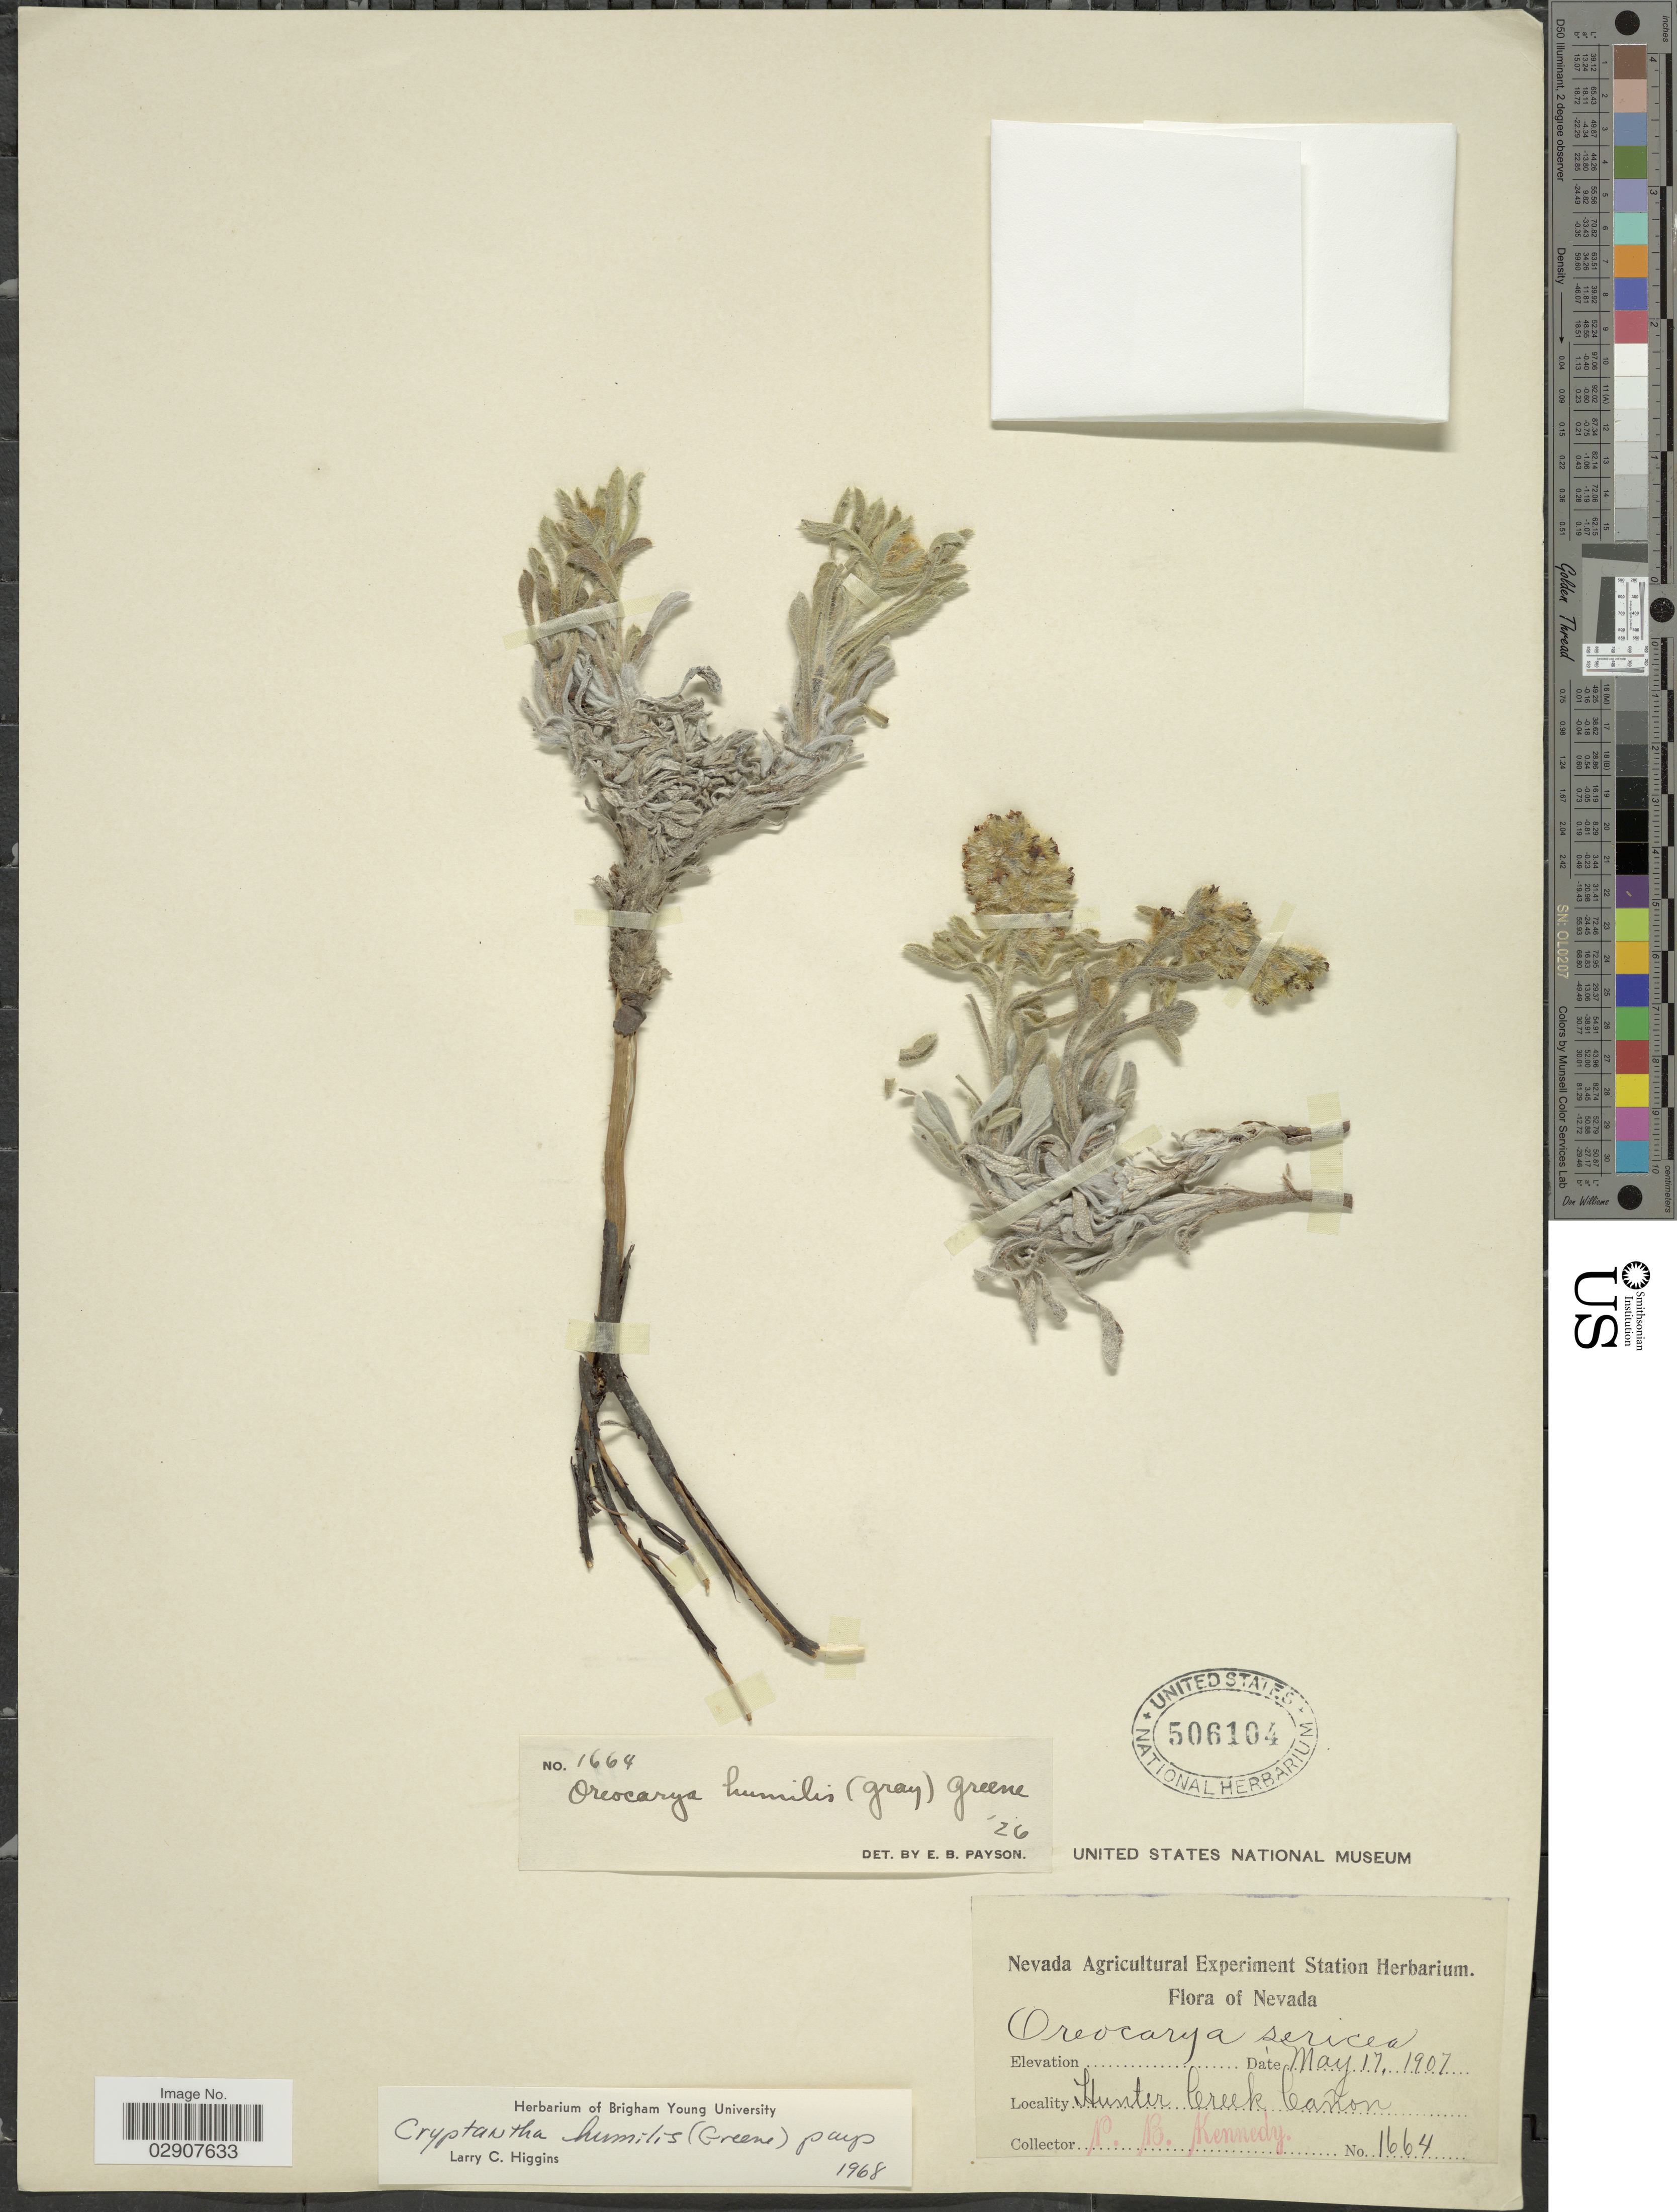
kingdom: Plantae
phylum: Tracheophyta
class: Magnoliopsida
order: Boraginales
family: Boraginaceae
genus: Cryptantha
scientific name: Cryptantha humilis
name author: (Greene) Payson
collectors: P. B. Kennedy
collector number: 1664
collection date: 1907-05-17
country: United States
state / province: Nevada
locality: Hunter Creek Cañon.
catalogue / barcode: US 506104